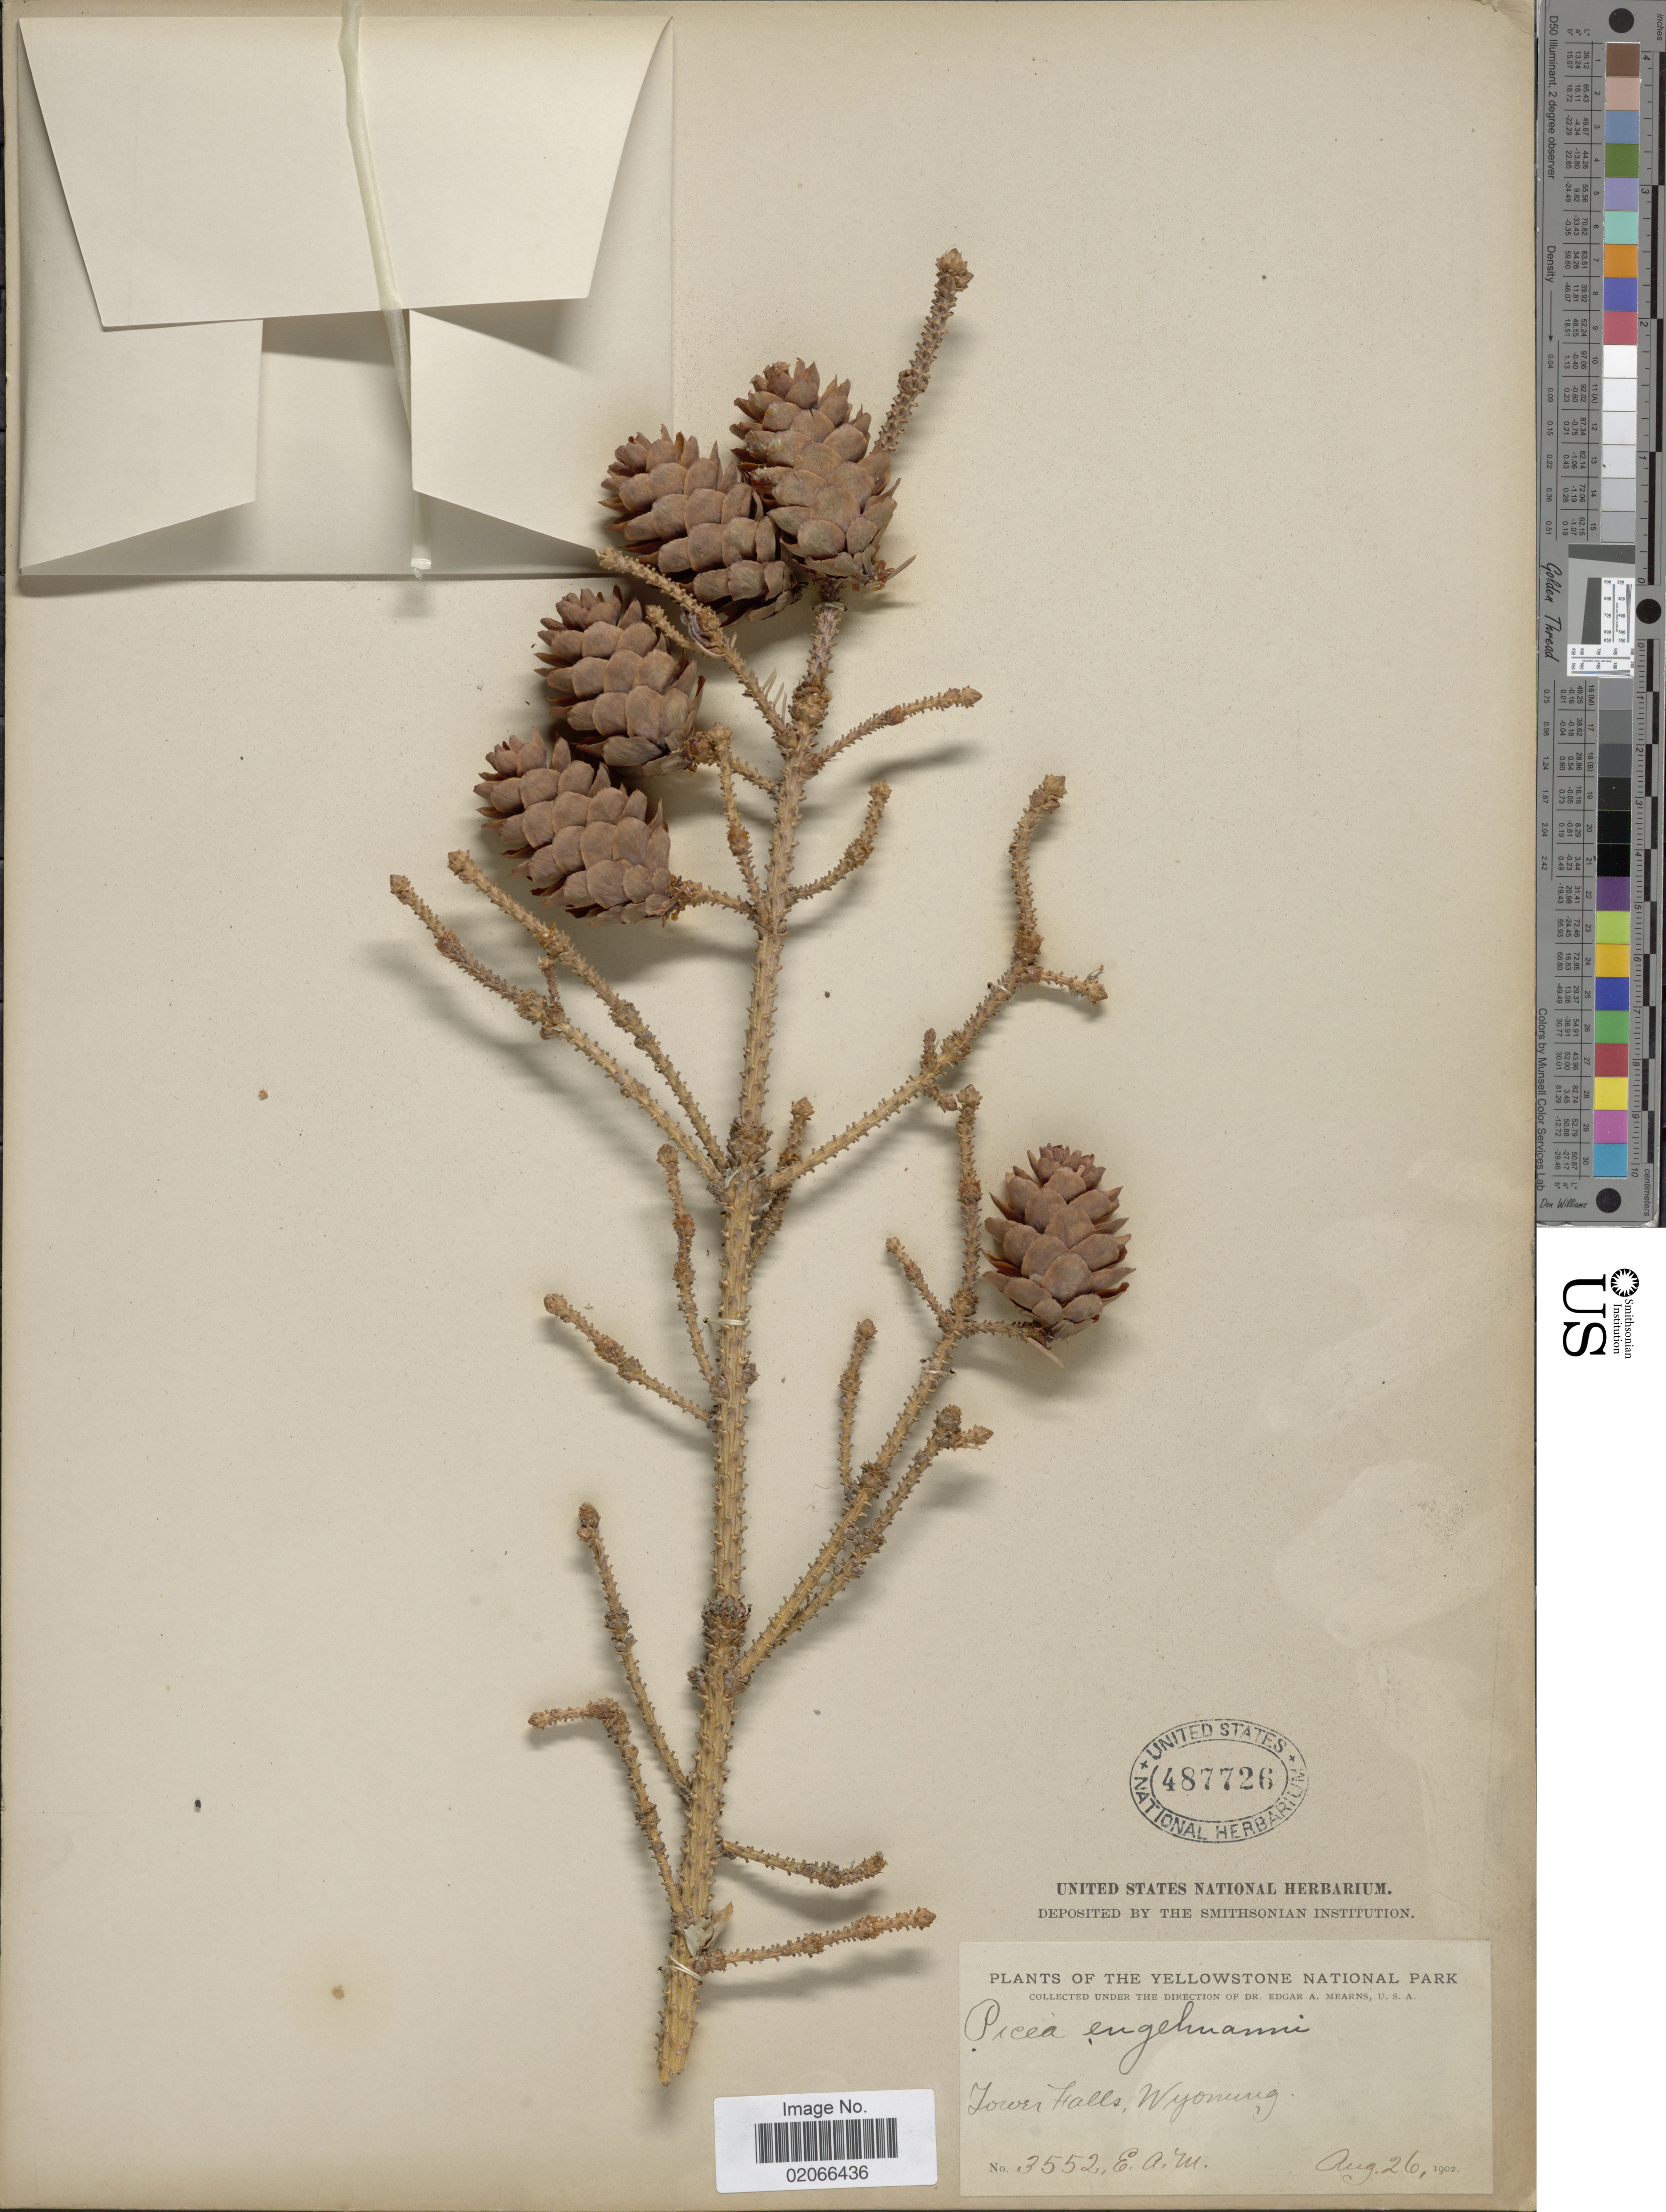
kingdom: Plantae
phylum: Tracheophyta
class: Pinopsida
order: Pinales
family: Pinaceae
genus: Picea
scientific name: Picea engelmannii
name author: Parry ex Engelm.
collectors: E. A. Mearns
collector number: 3552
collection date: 1902-08-26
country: United States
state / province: Wyoming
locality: Lower Falls, Yellowstone National Park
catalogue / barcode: US 487726